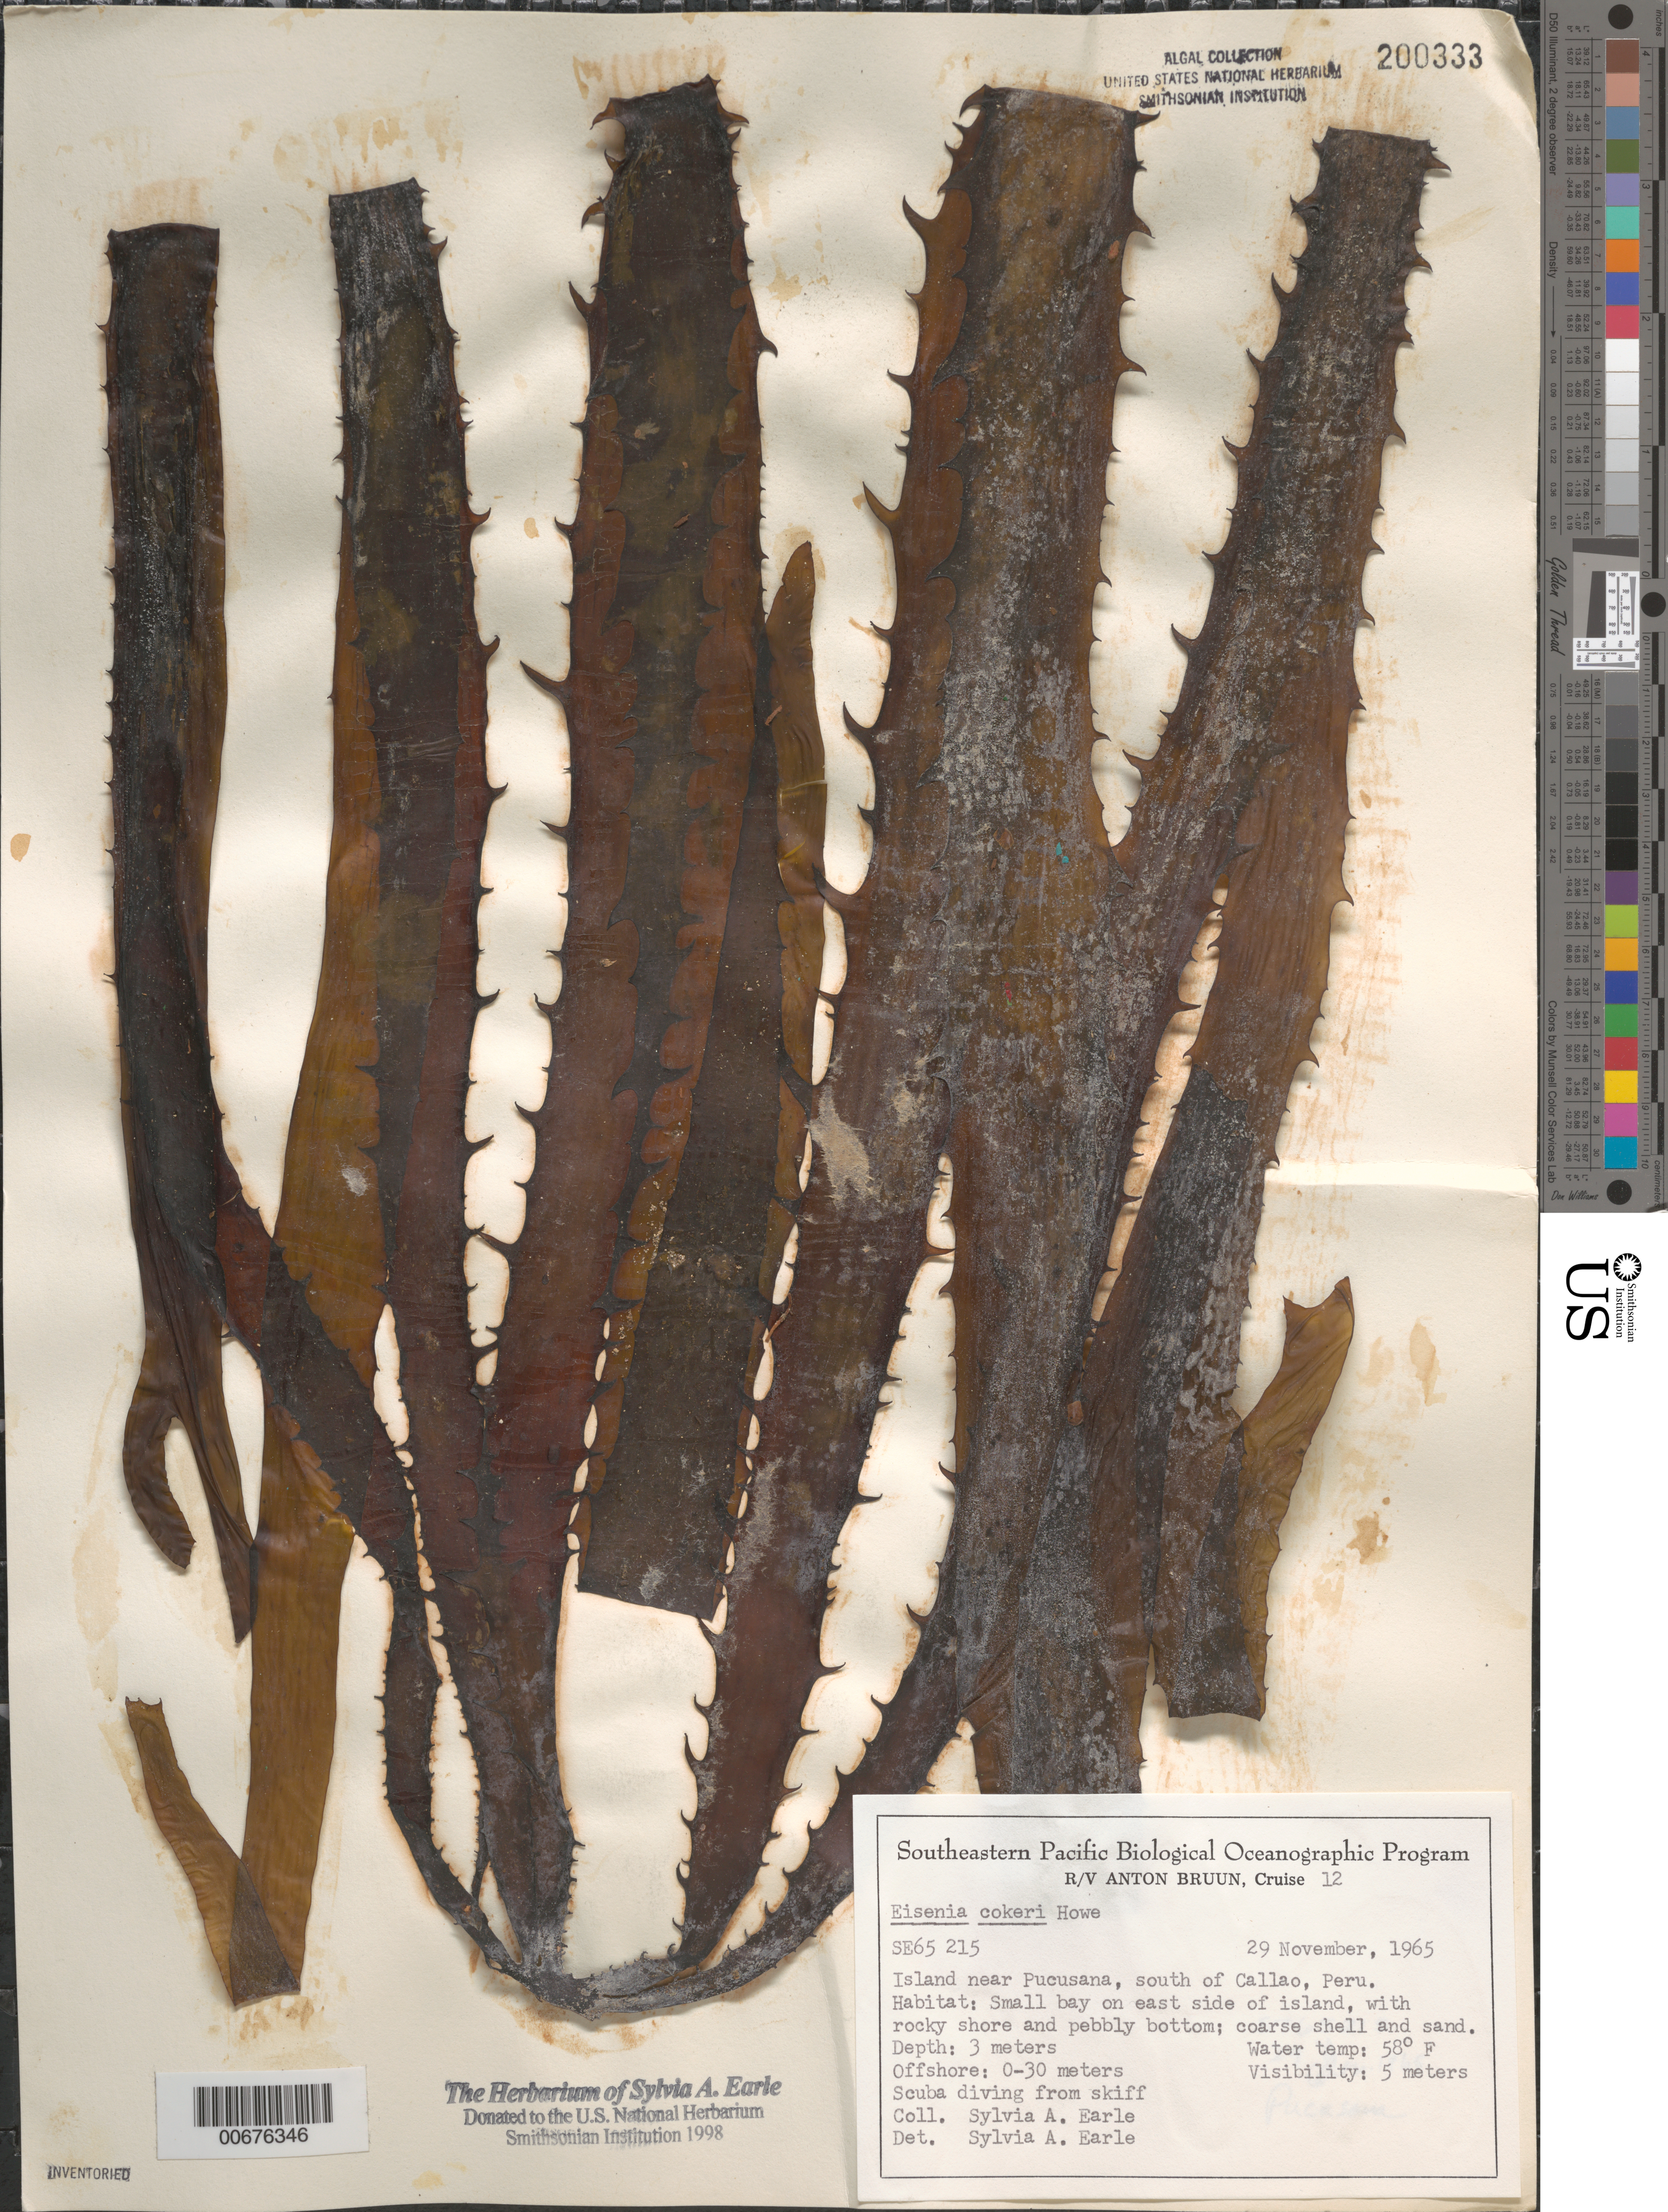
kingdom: Chromista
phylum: Ochrophyta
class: Phaeophyceae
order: Laminariales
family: Lessoniaceae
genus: Eisenia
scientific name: Eisenia cokeri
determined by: Earle, S. A.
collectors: S. A. Earle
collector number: SE 65215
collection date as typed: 29 Nov 1965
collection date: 1965-11-29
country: Peru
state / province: Lima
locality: Small island near Pucusana, south of Callao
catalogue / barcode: US 200333